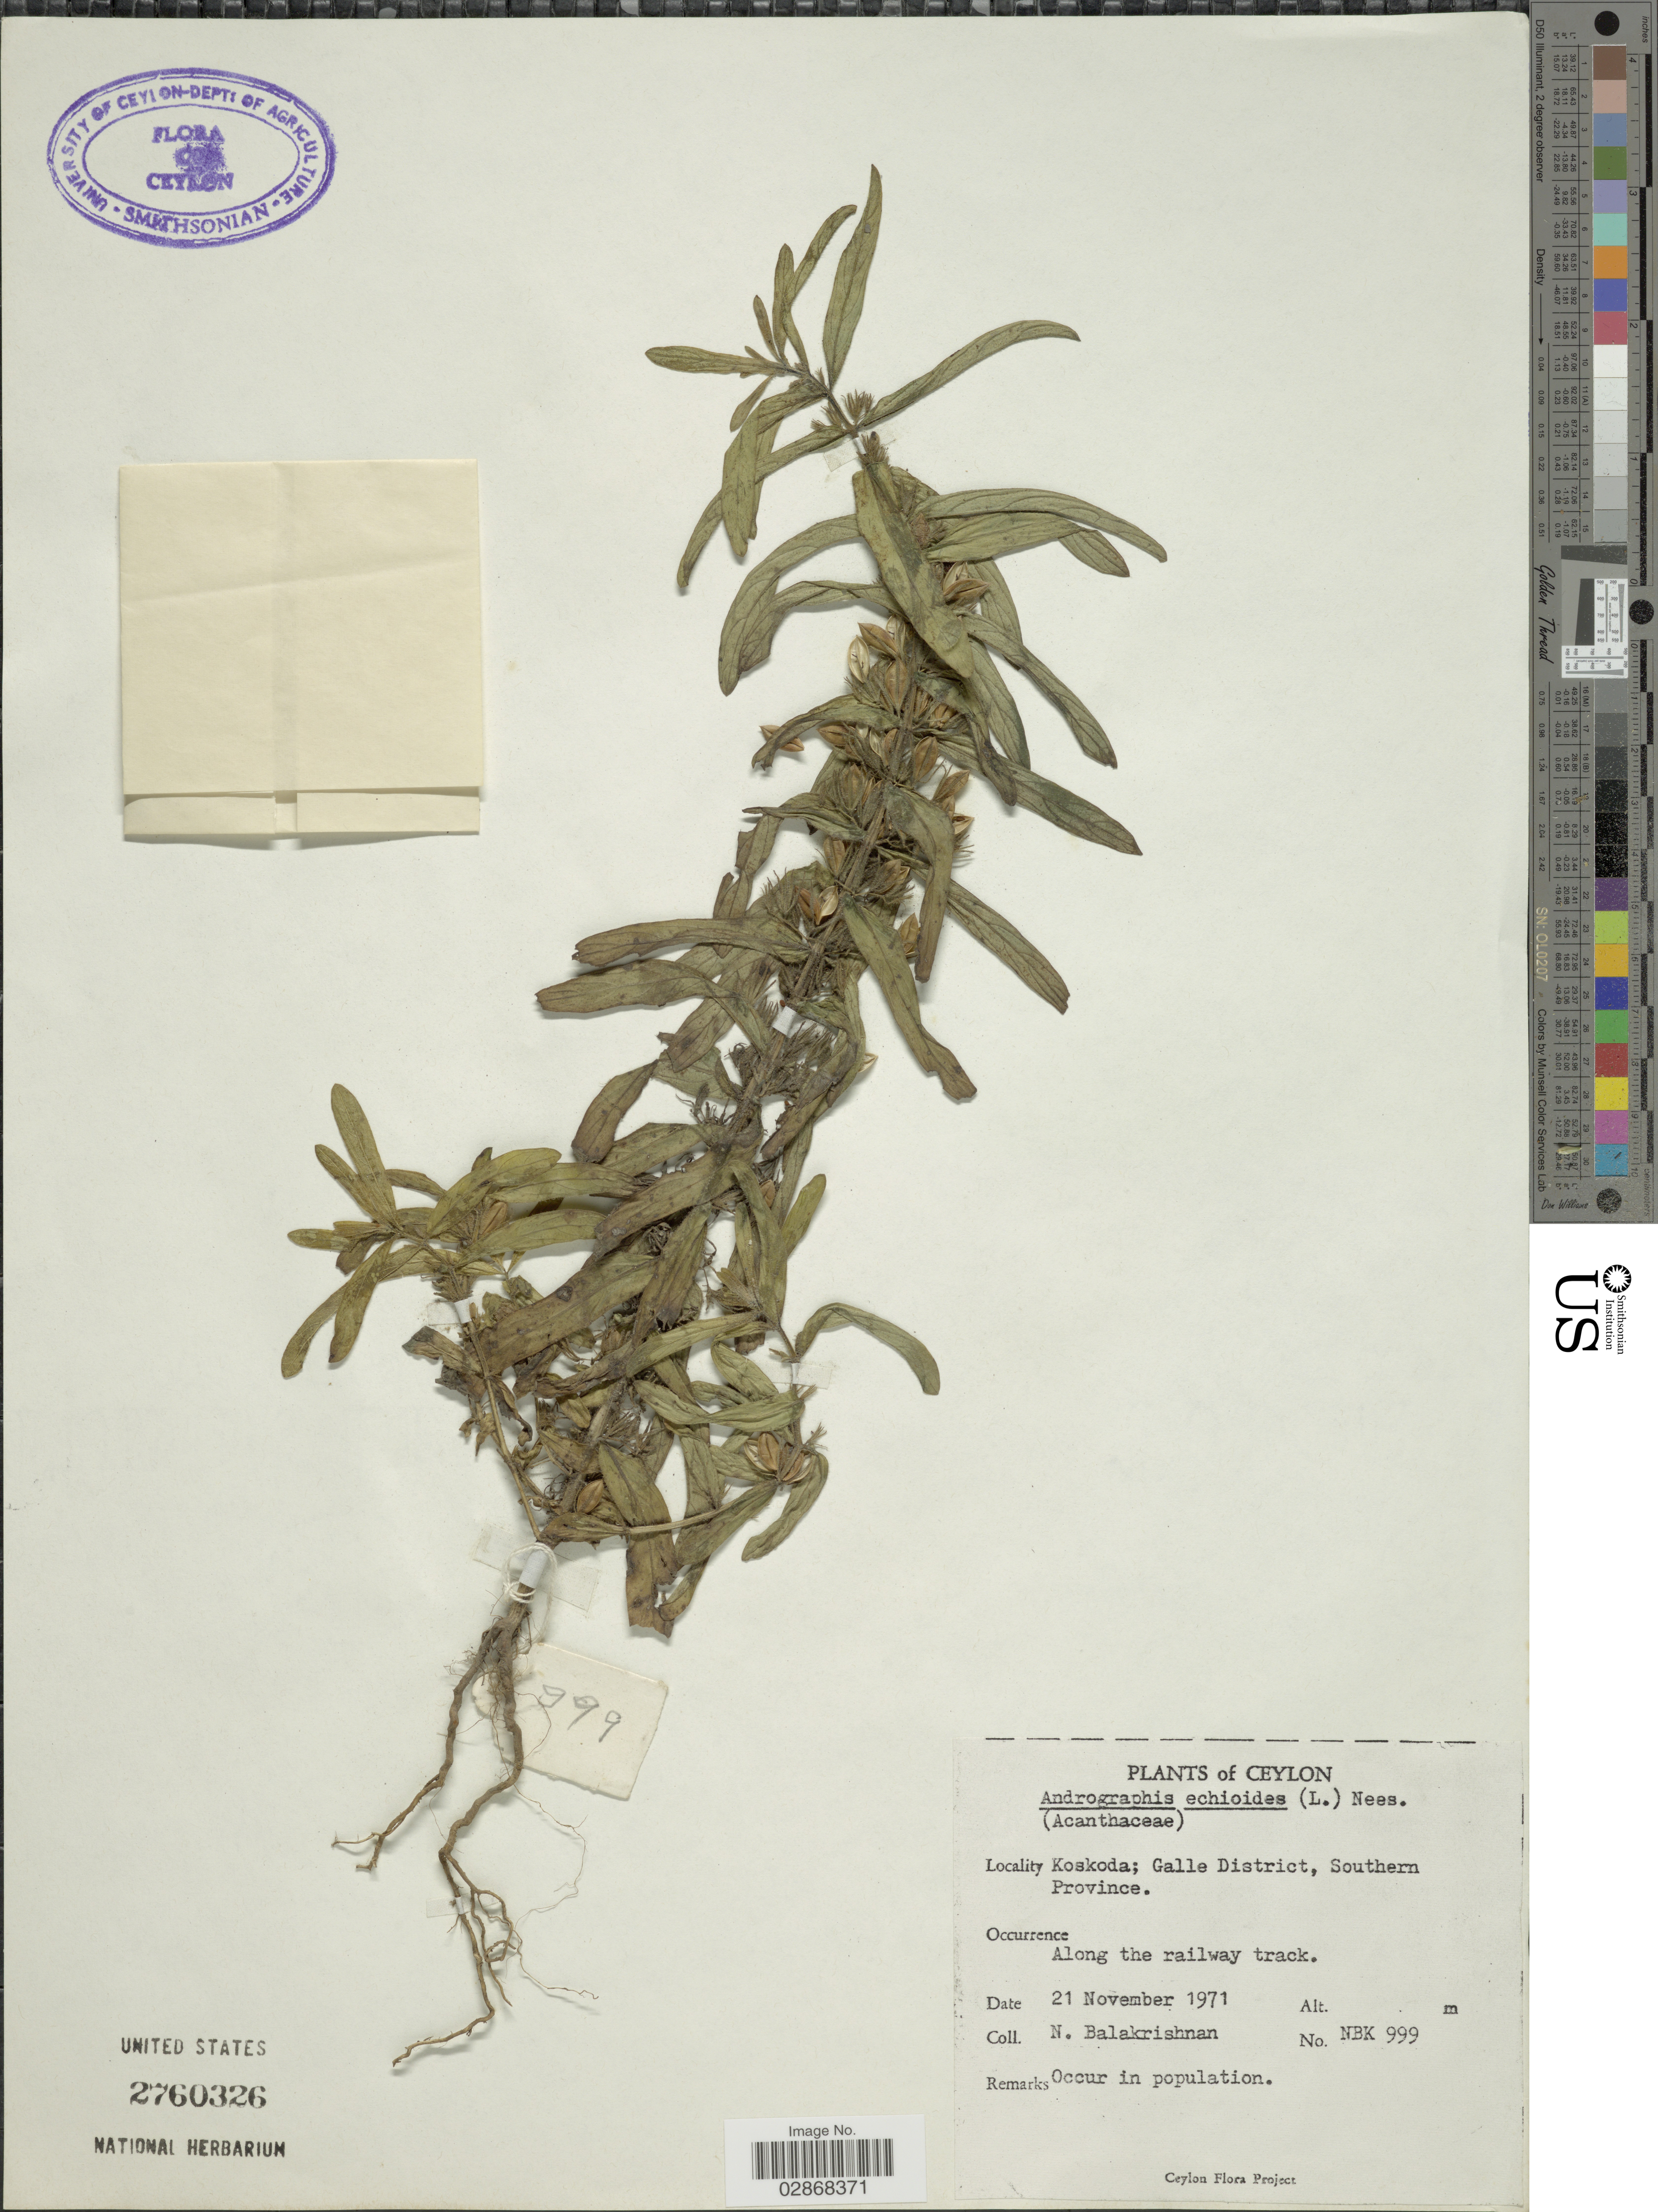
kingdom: Plantae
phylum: Tracheophyta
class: Magnoliopsida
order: Lamiales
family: Acanthaceae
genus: Andrographis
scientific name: Andrographis echioides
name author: (L.) Nees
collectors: N. Balakrishnan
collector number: NBK999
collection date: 1971-11-21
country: Sri Lanka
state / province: Southern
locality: Ceylon. Koskoda; Galle District.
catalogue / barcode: US 2760326